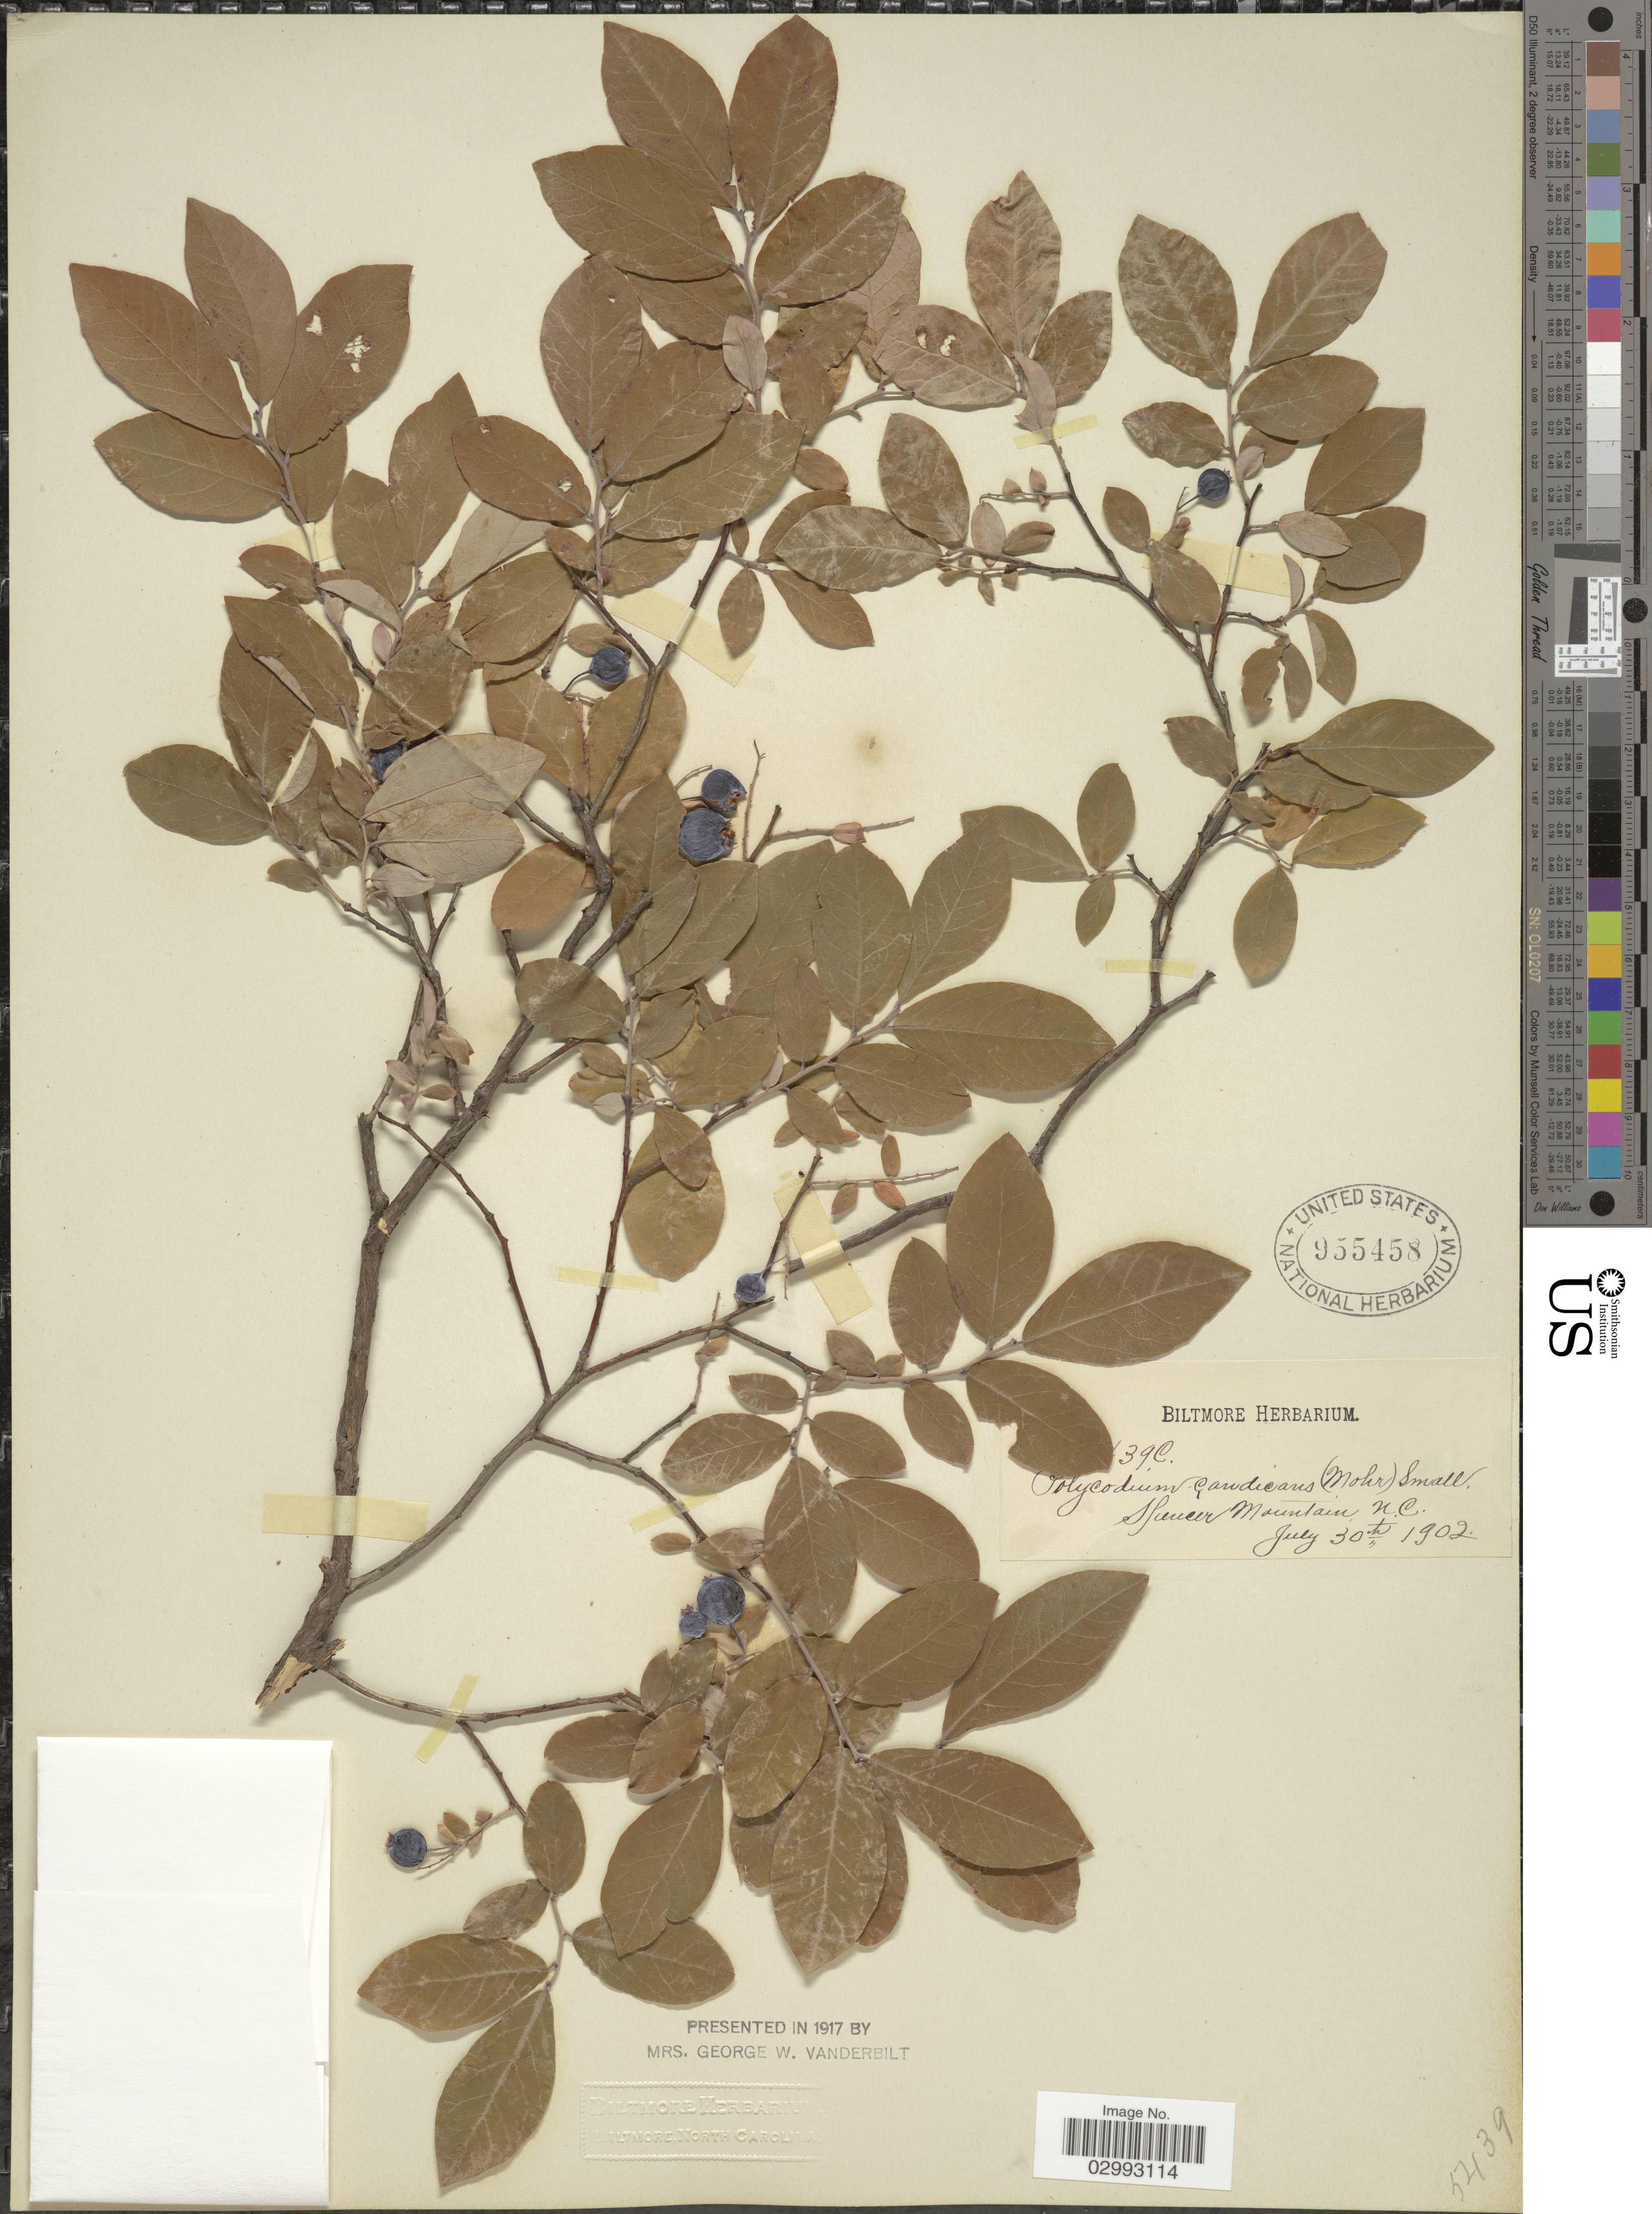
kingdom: Plantae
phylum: Tracheophyta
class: Magnoliopsida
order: Ericales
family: Ericaceae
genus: Polycodium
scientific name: Polycodium candicans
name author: (C. Mohr) Small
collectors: ex herb. Biltmore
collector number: !39C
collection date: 1902-07-30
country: United States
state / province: North Carolina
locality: Spencer Mountain. N.C.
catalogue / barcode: US 955458